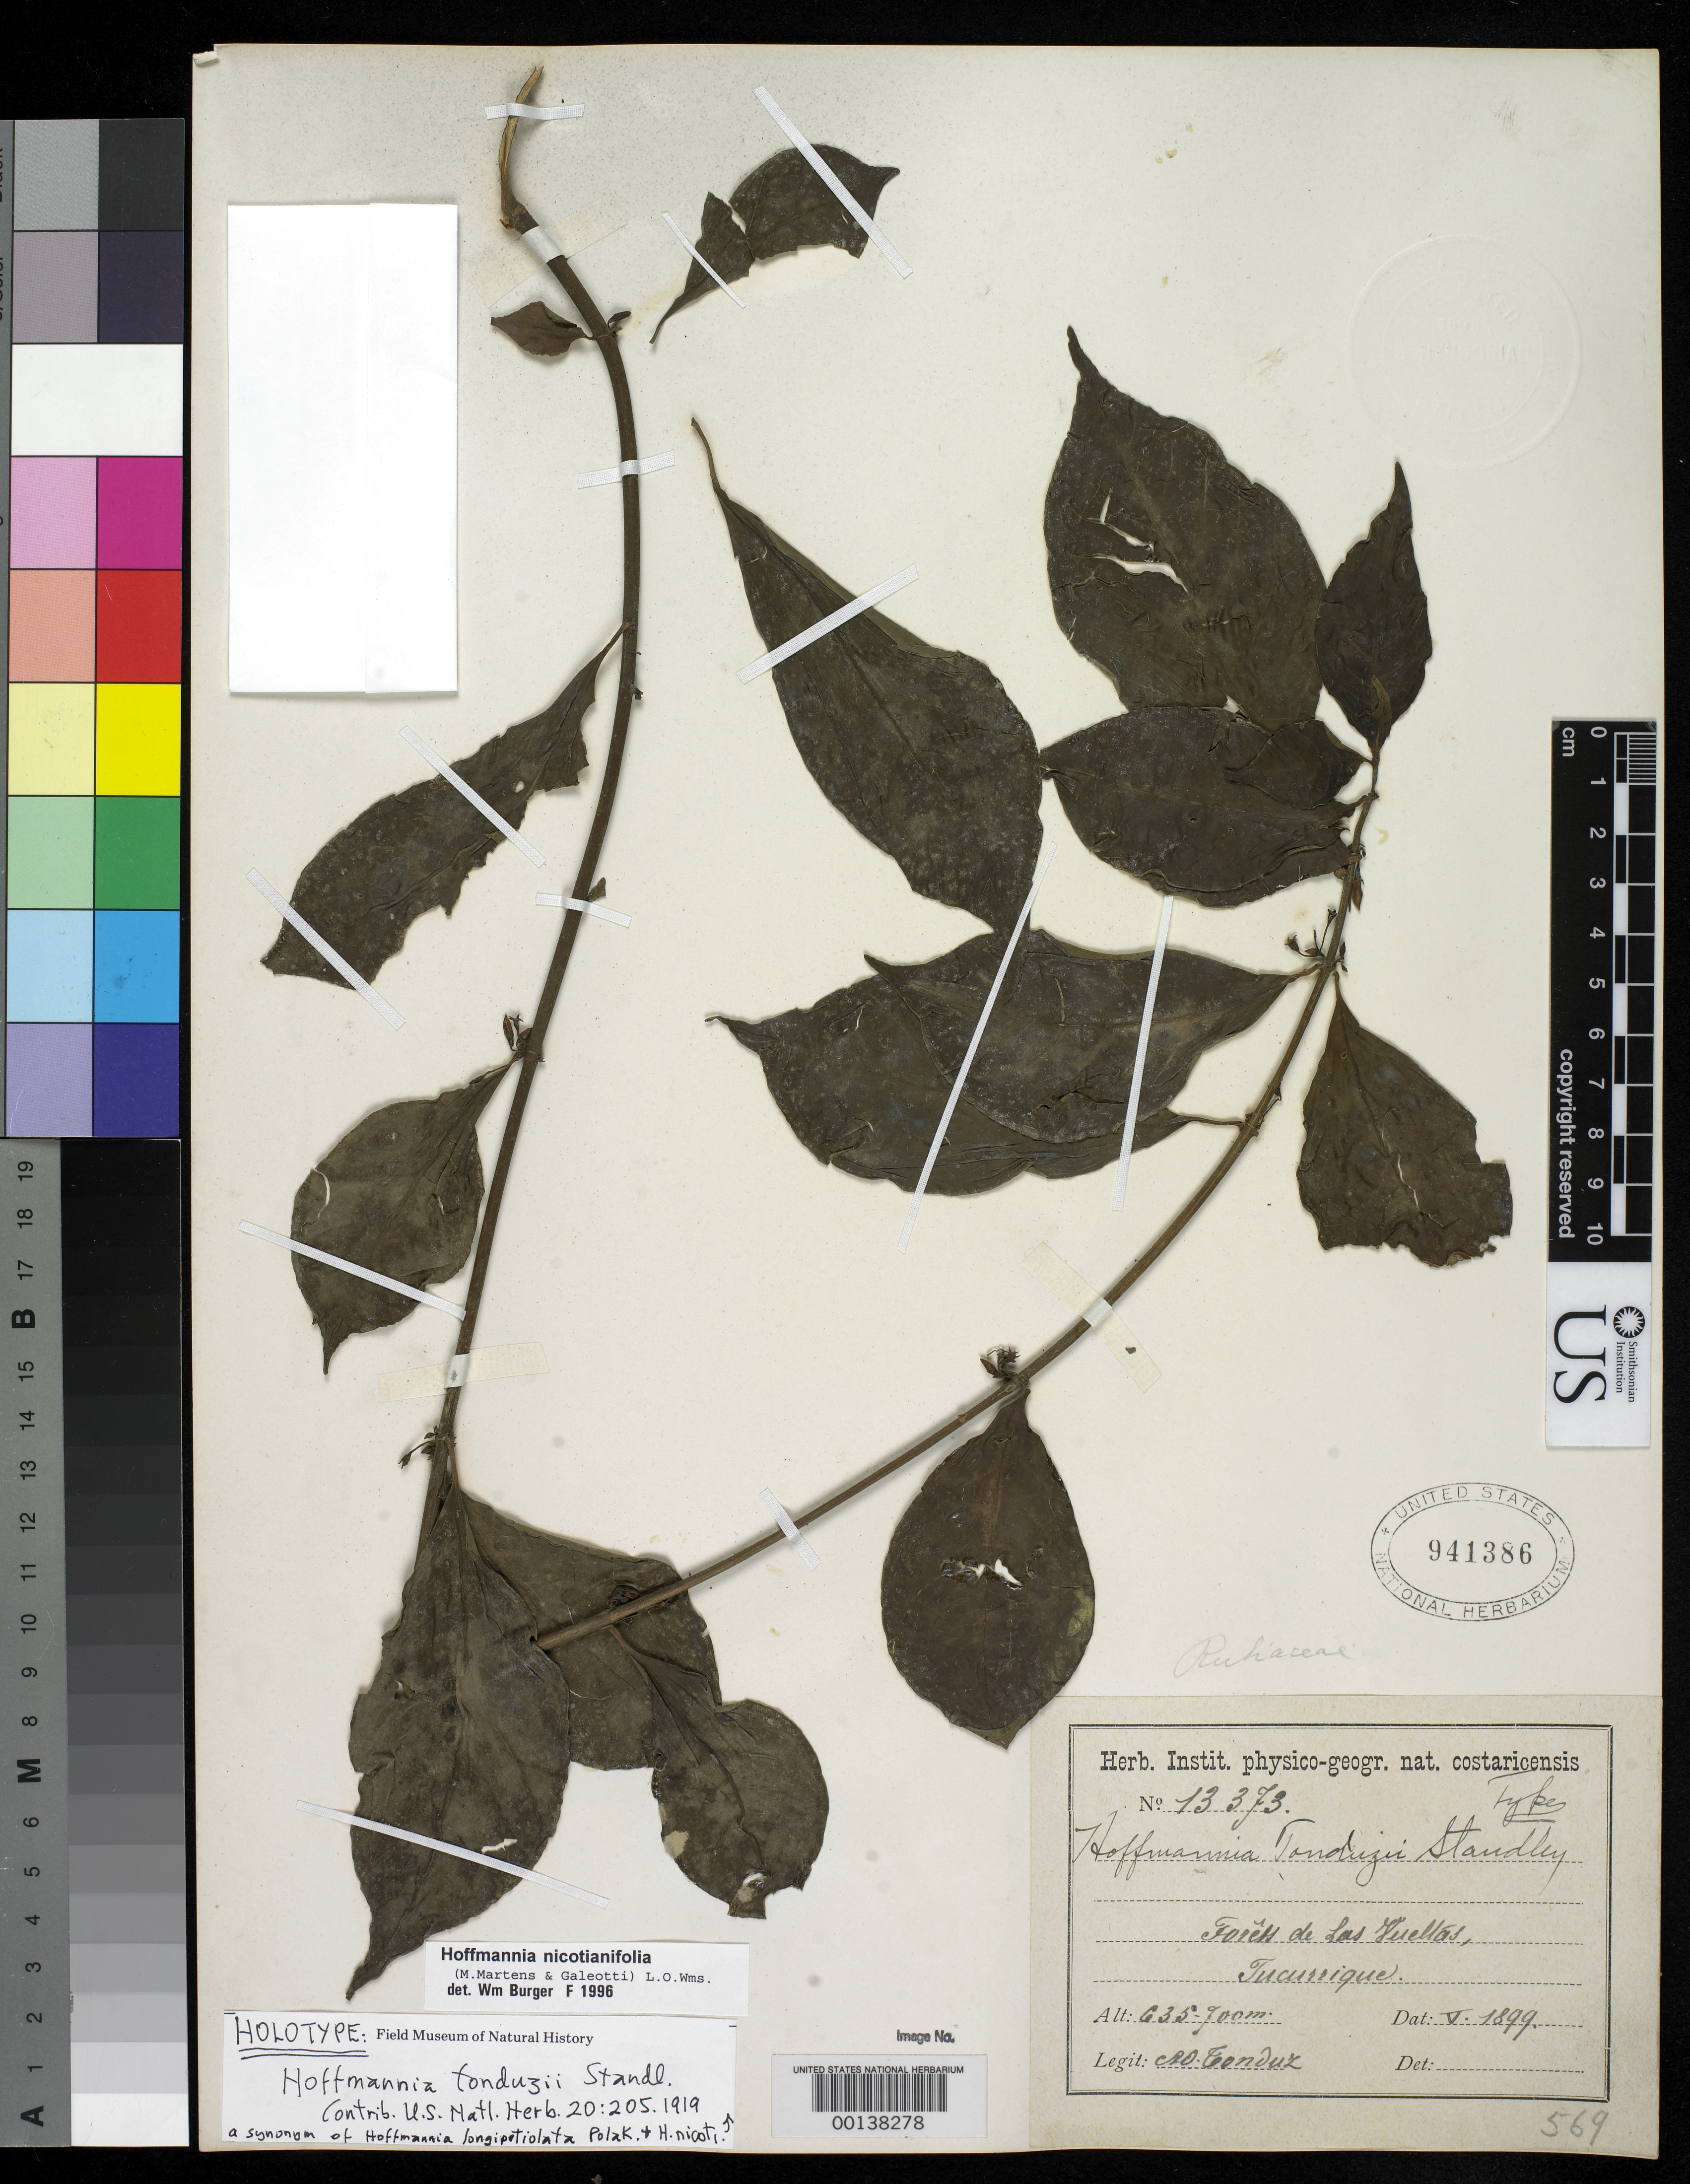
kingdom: Plantae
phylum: Tracheophyta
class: Magnoliopsida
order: Gentianales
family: Rubiaceae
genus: Hoffmannia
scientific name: Hoffmannia tonduzii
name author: Standl.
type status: Holotype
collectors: A. Tonduz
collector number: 13373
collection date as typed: May 1899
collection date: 1899-05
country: Costa Rica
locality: Forets de las Vueltas, Tucurrique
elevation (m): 635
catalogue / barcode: US 941386